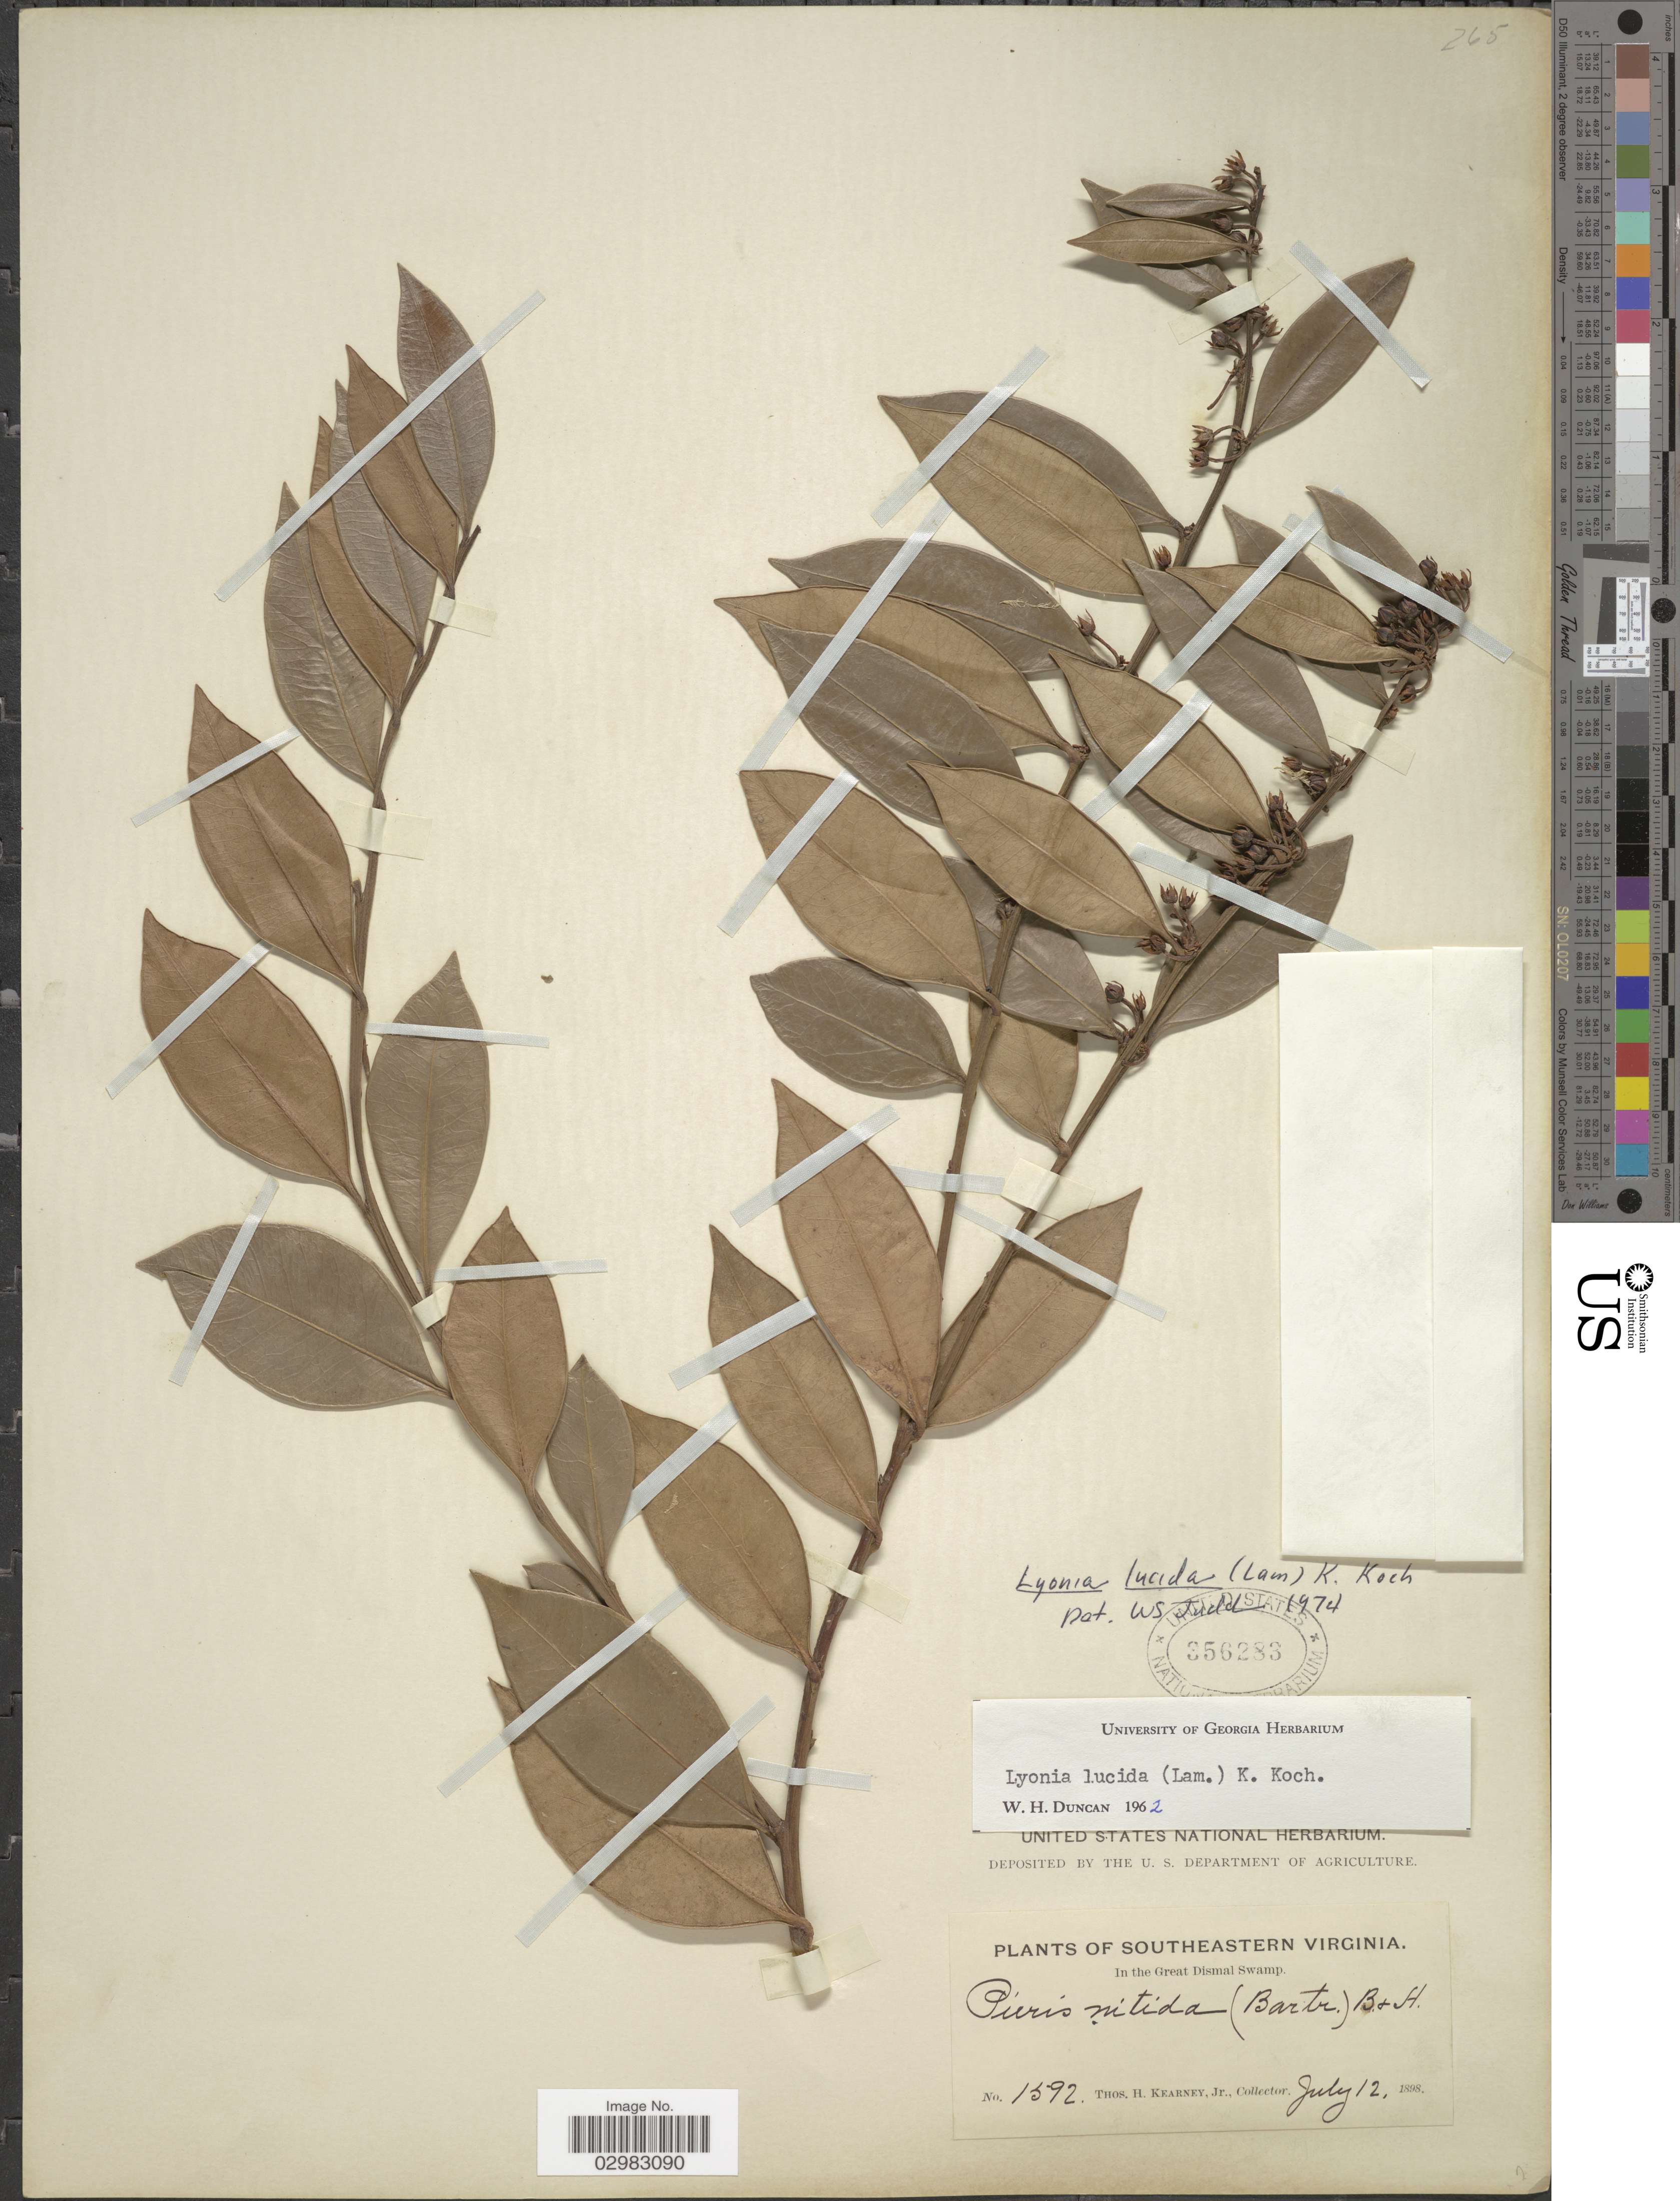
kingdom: Plantae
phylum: Tracheophyta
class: Magnoliopsida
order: Ericales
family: Ericaceae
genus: Lyonia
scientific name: Lyonia lucida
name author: K. Koch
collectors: T. H. Kearney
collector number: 1592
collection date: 1898-07-12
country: United States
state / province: Virginia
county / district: City of Chesapeake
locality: Southeastern Virginia. In the Great Dismal Swamp.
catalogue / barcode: US 356283